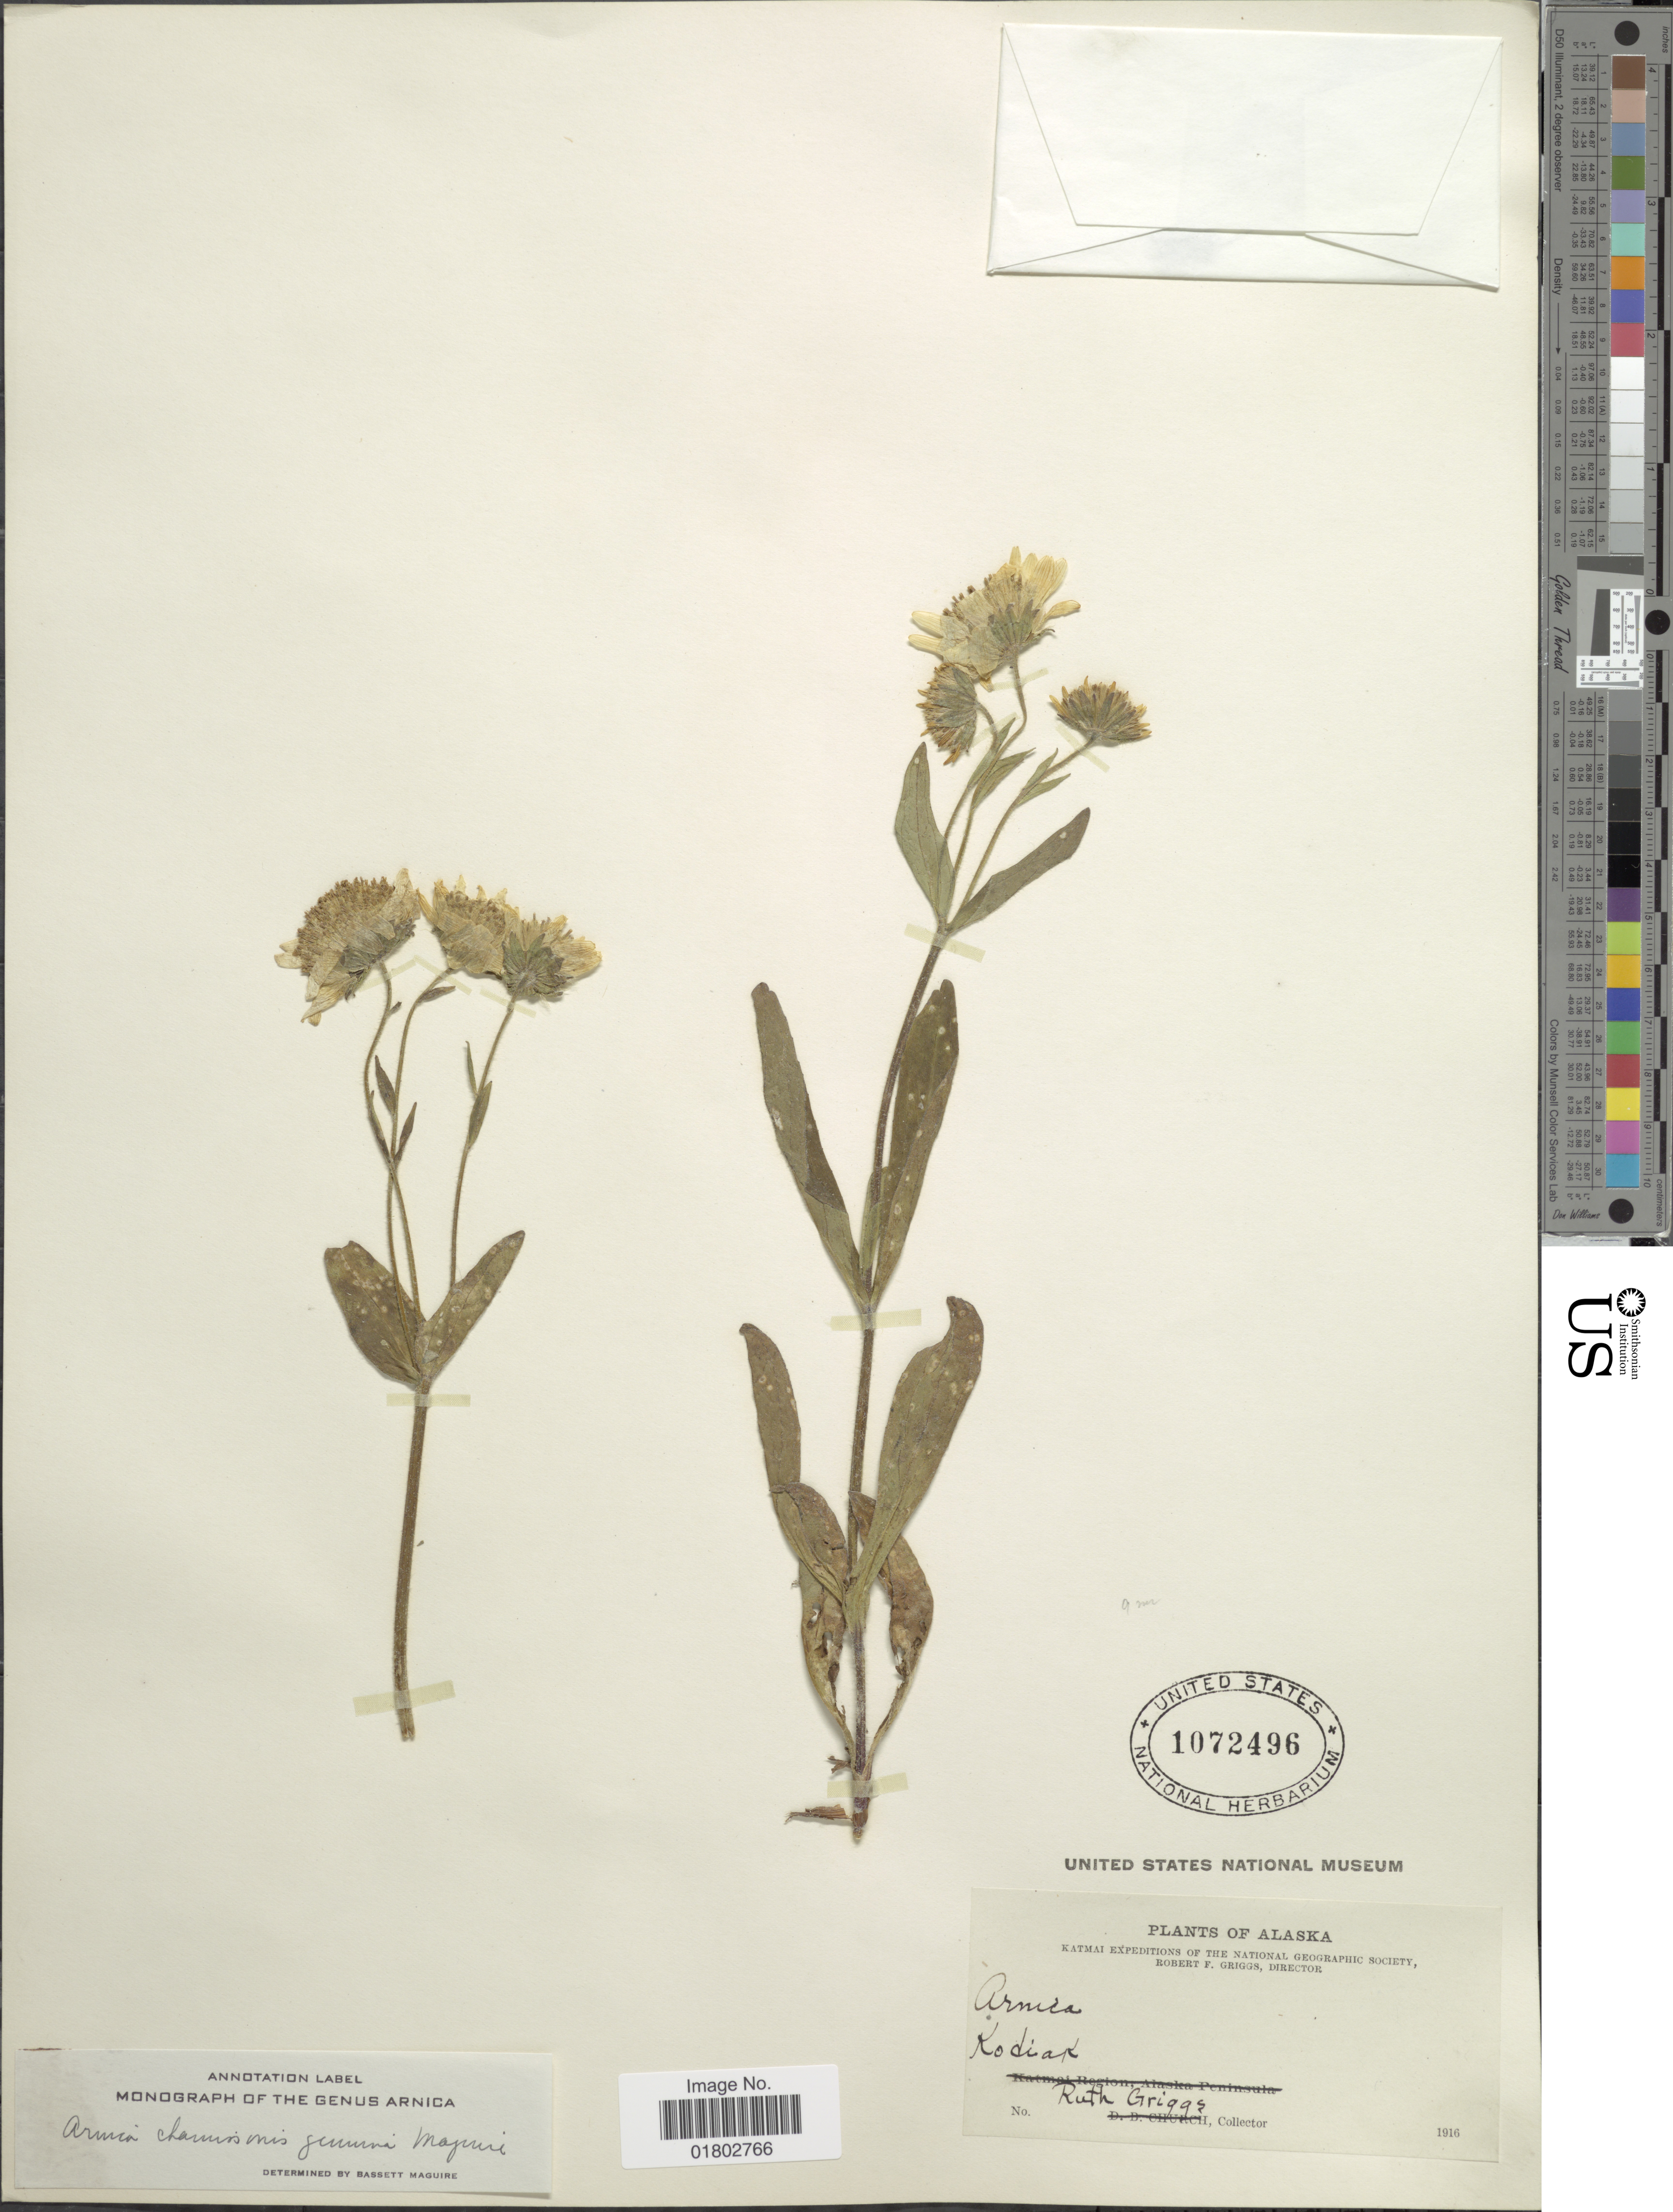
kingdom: Plantae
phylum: Tracheophyta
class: Magnoliopsida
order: Asterales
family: Asteraceae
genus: Arnica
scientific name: Arnica chamissonis subsp. genuina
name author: Maguire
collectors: R. F. Griggs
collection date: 1916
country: United States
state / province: Alaska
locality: Kodiak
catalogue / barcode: US 1072496